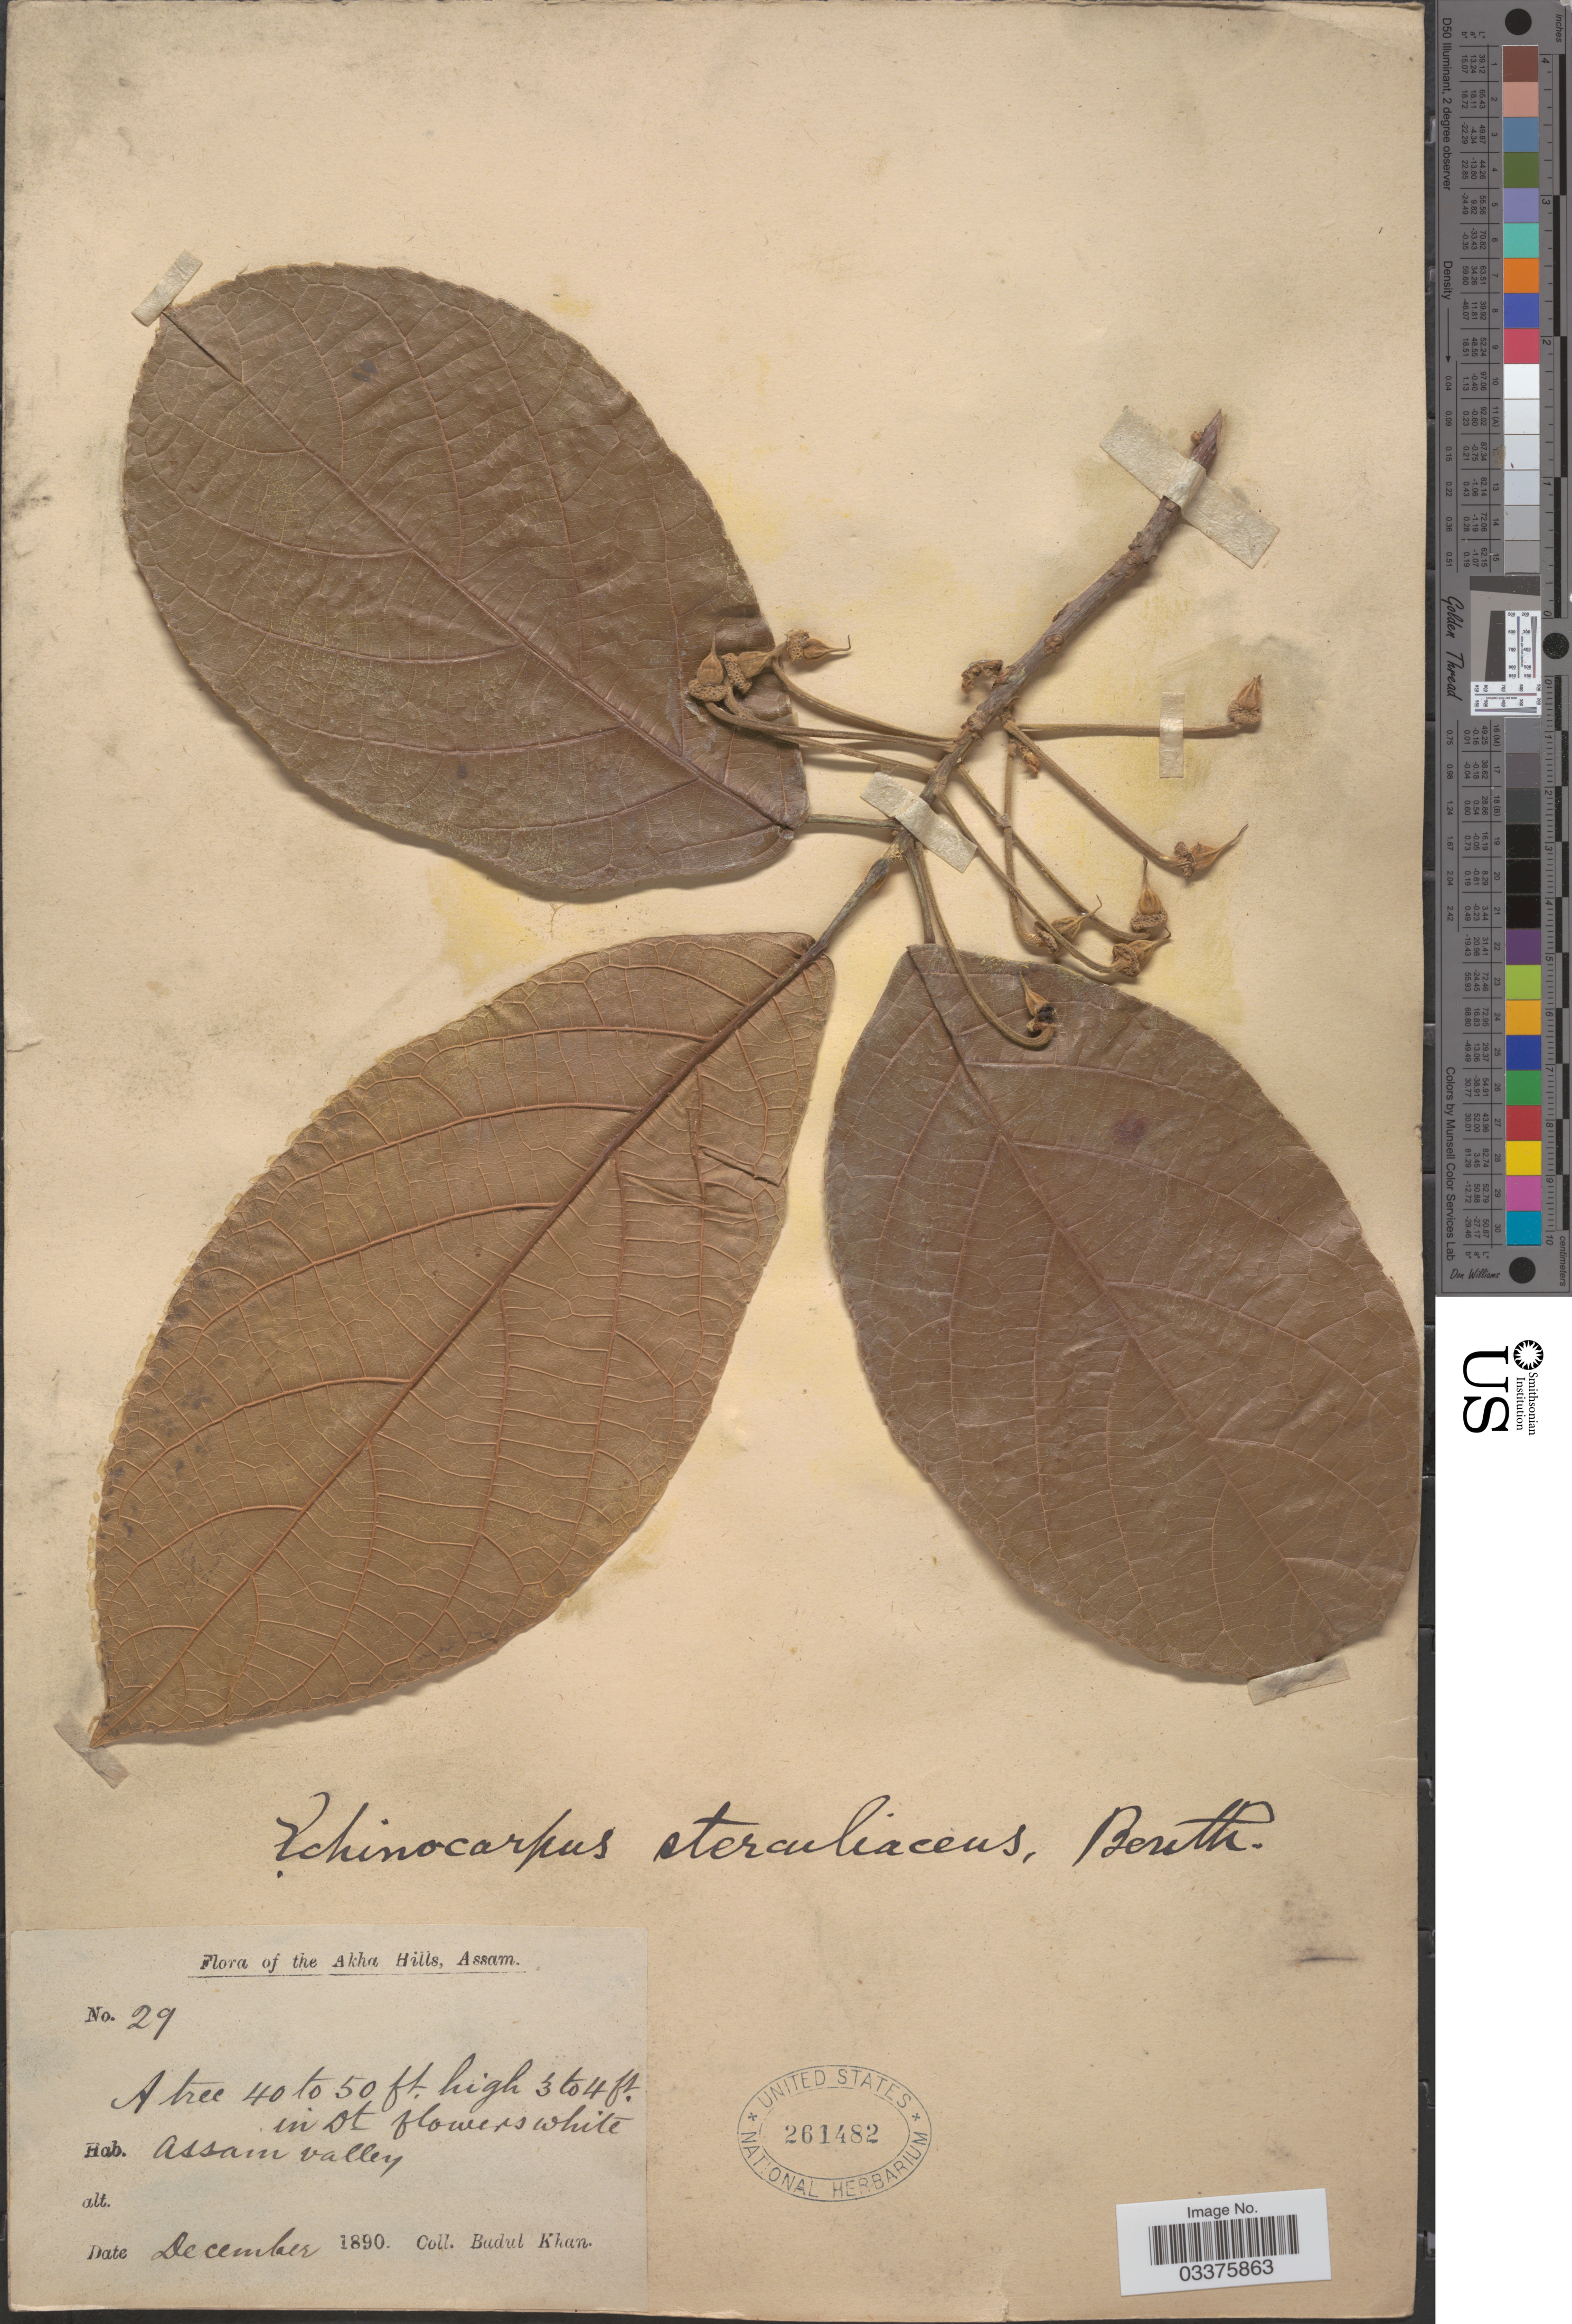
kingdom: Plantae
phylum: Tracheophyta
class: Magnoliopsida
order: Oxalidales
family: Elaeocarpaceae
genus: Sloanea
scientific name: Sloanea sterculiacea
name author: (Benth.) Rehder & E.H. Wilson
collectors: B. Khan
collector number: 29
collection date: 1890-12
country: India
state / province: Assam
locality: Akha Hills. Assam valley.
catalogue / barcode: US 261482